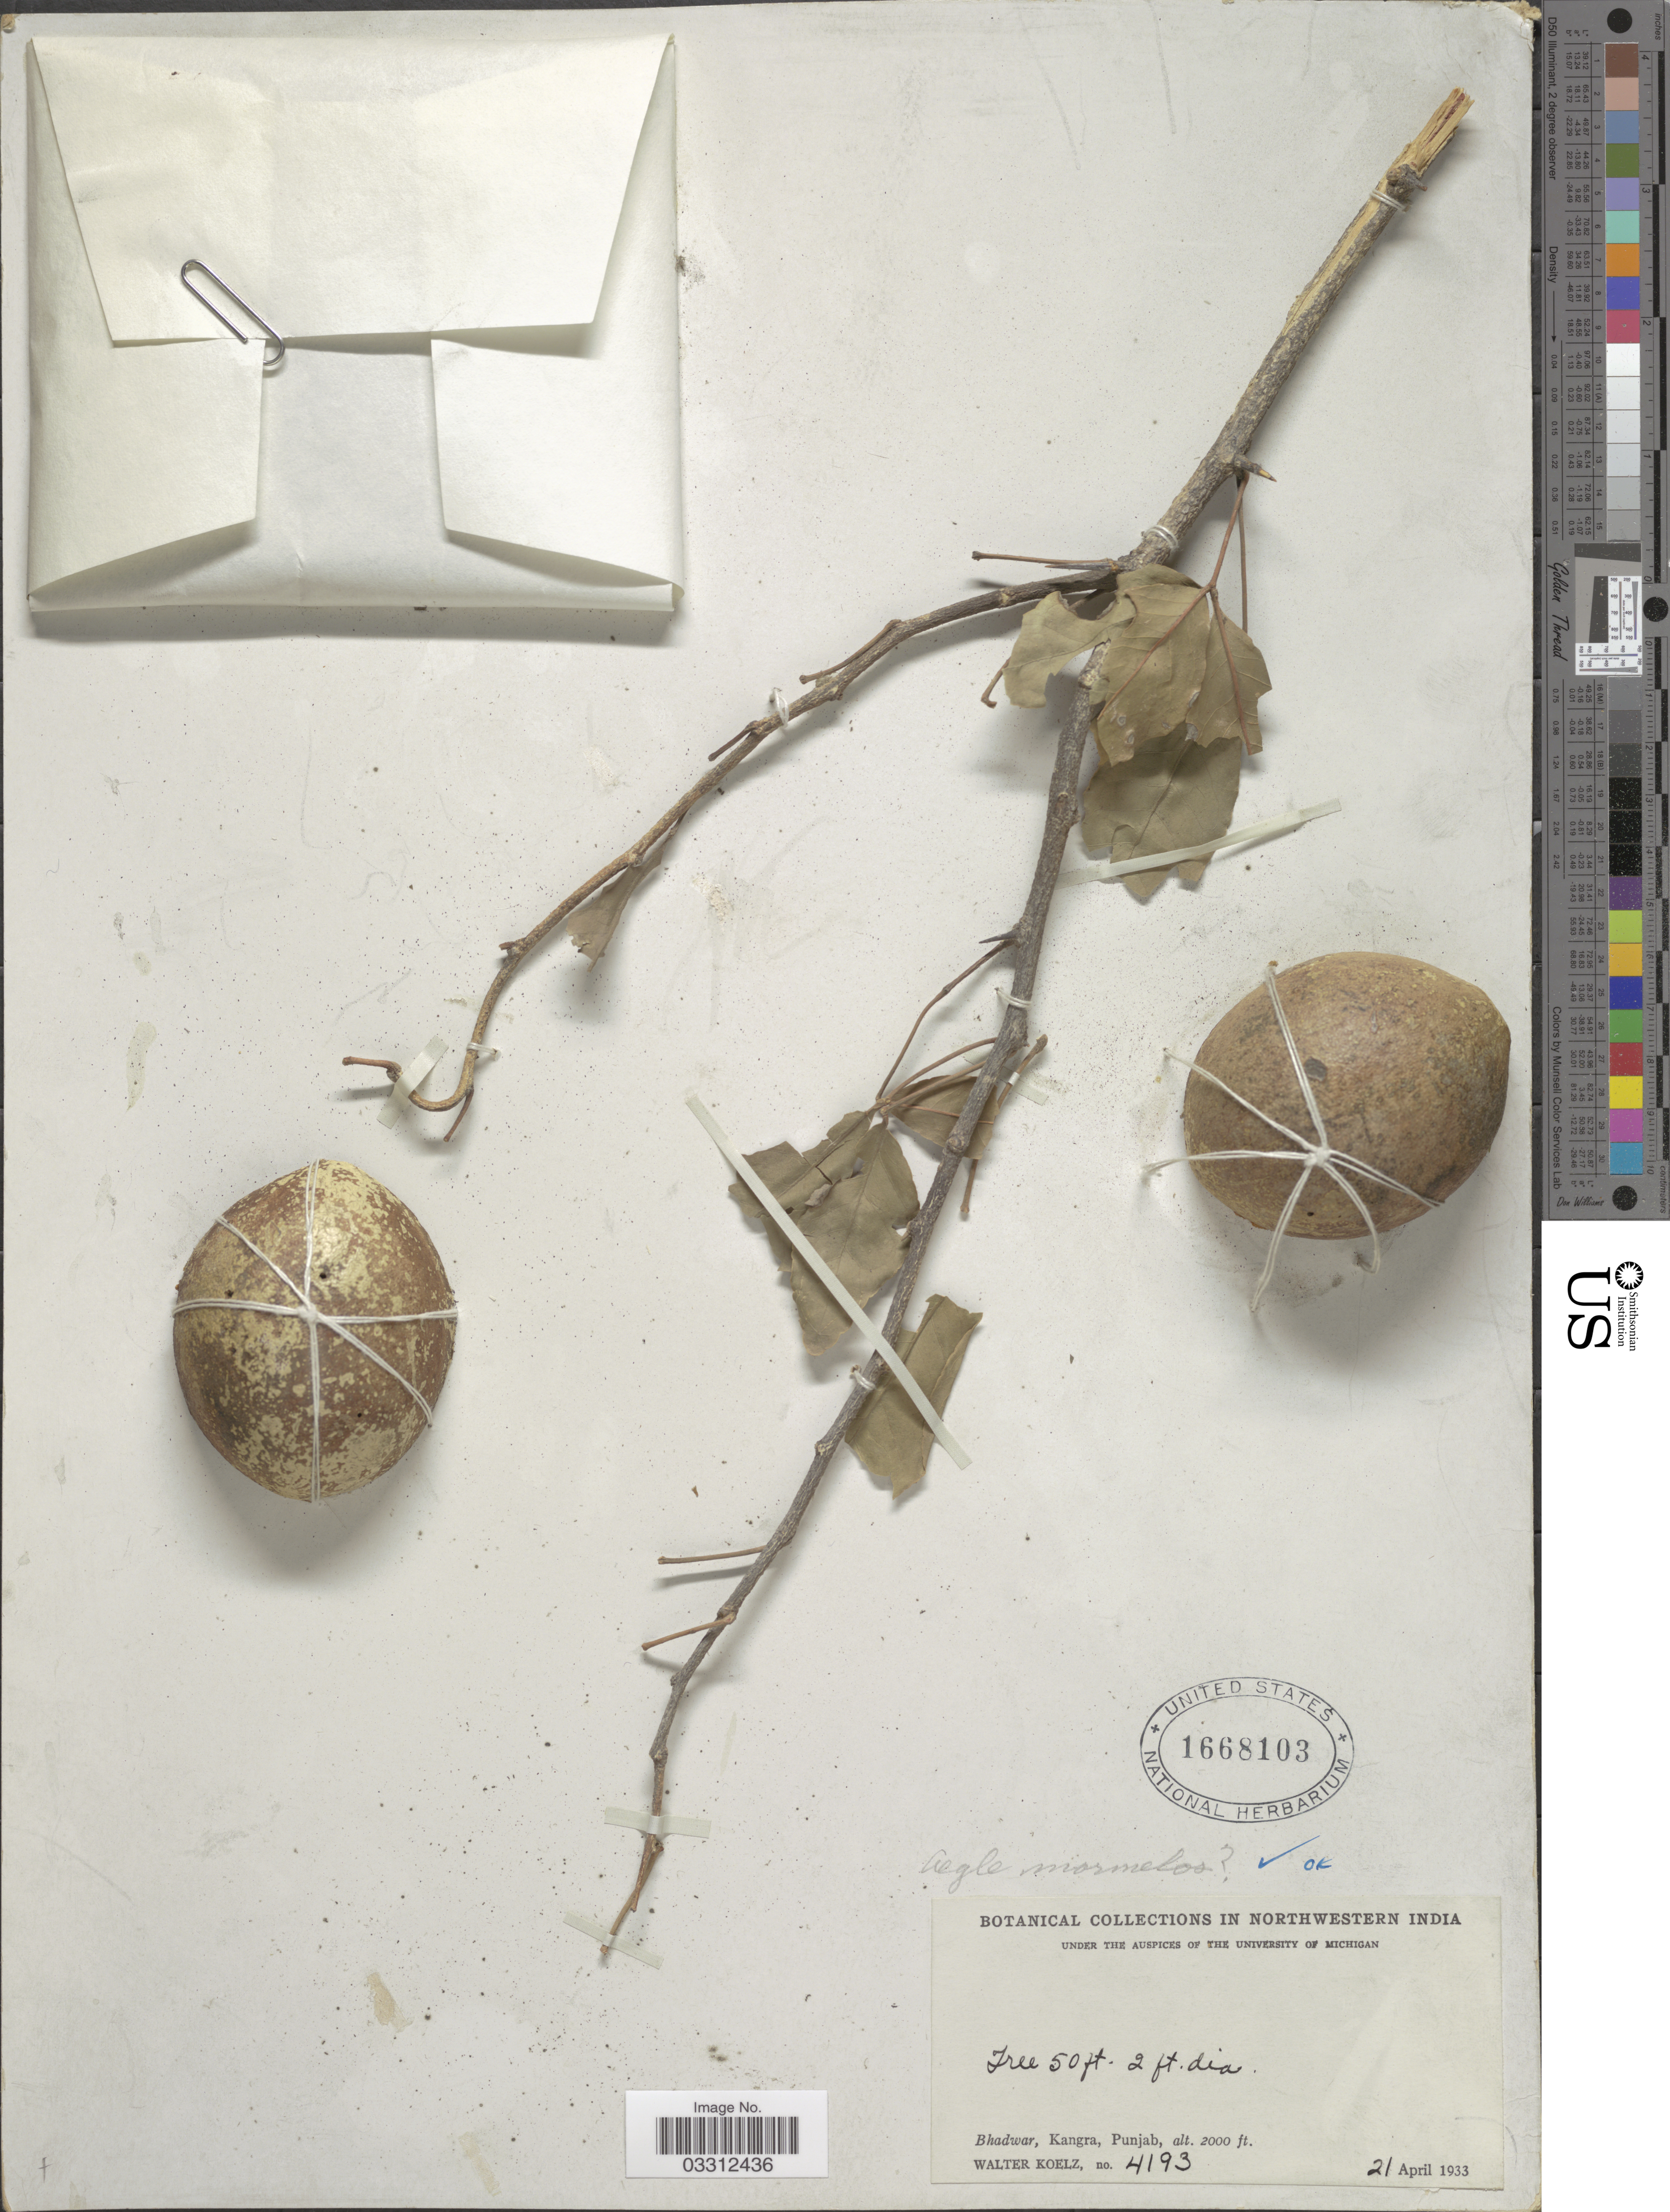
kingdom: Plantae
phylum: Tracheophyta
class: Magnoliopsida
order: Sapindales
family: Rutaceae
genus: Aegle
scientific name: Aegle marmelos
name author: (L.) Corrêa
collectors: W. N. Koelz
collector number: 4193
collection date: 1933-04-21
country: India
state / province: Punjab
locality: Northwestern India. Bhadwar, Kangra.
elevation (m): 610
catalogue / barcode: US 1668103